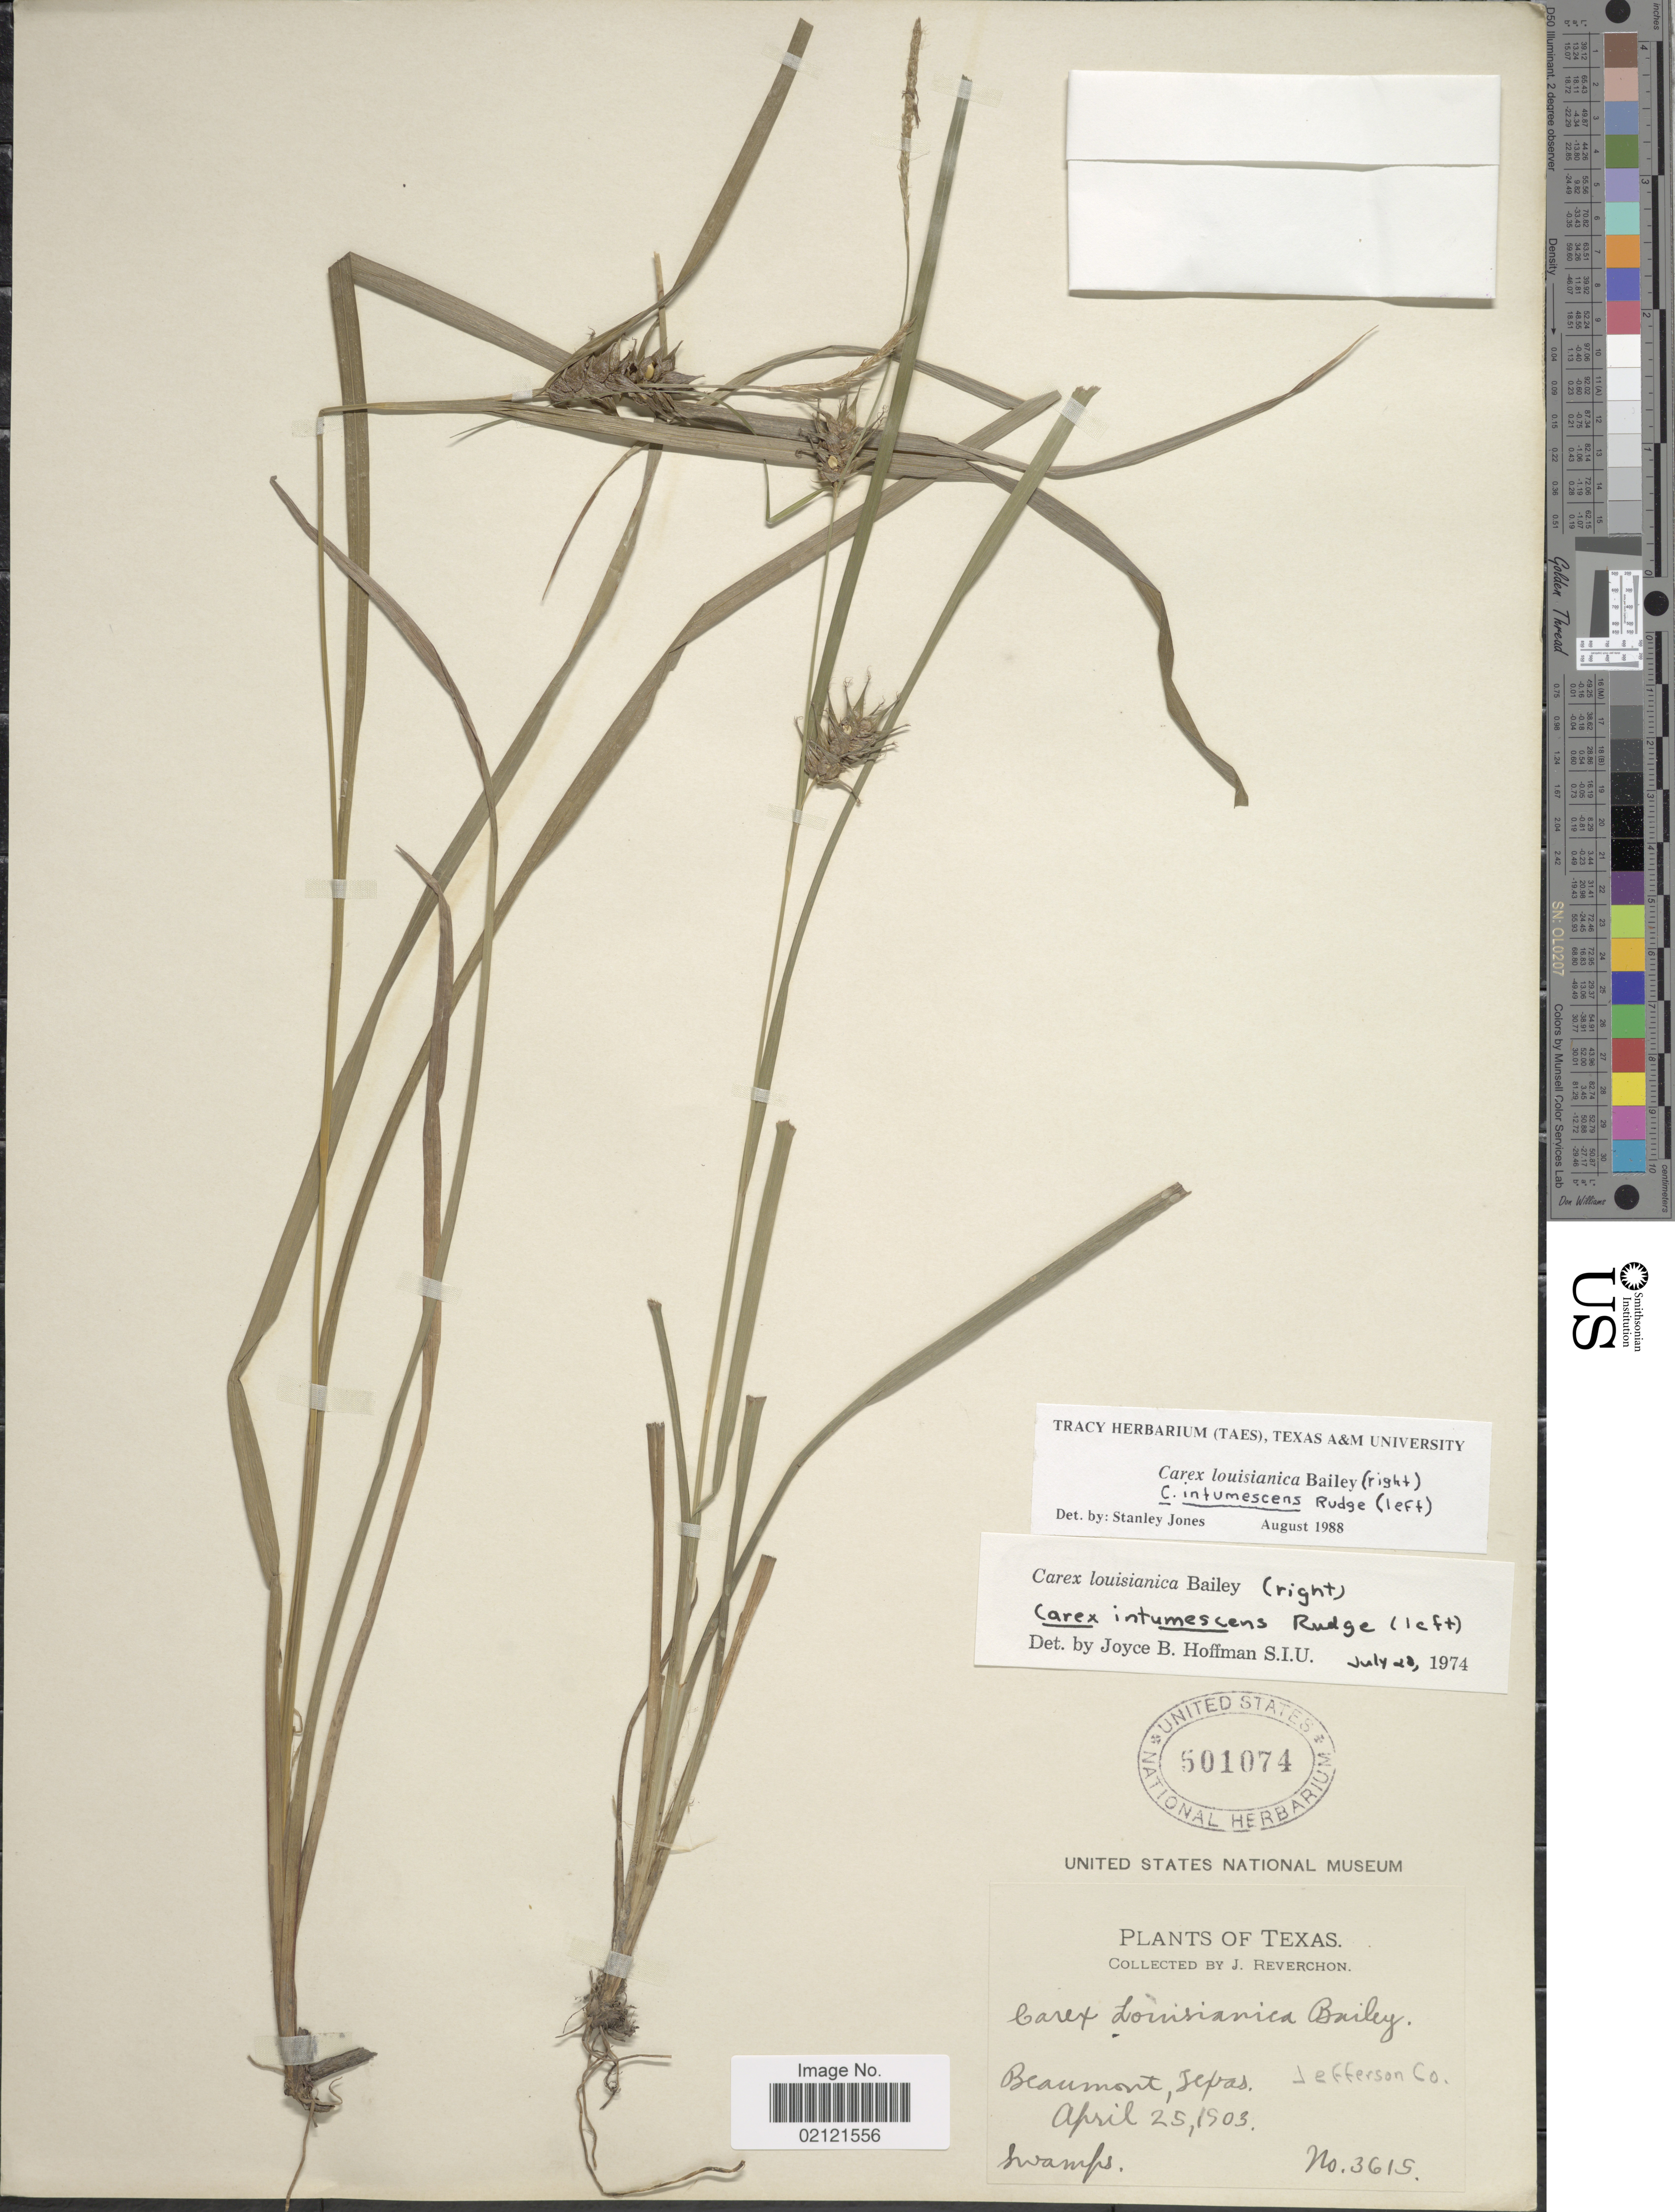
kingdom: Plantae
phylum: Tracheophyta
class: Liliopsida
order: Poales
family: Cyperaceae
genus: Carex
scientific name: Carex louisianica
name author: L.H. Bailey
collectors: J. Reverchon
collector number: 3615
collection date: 1903-04-25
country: United States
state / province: Texas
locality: Beaumont, Texas, Jefferson Co.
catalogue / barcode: US 501074